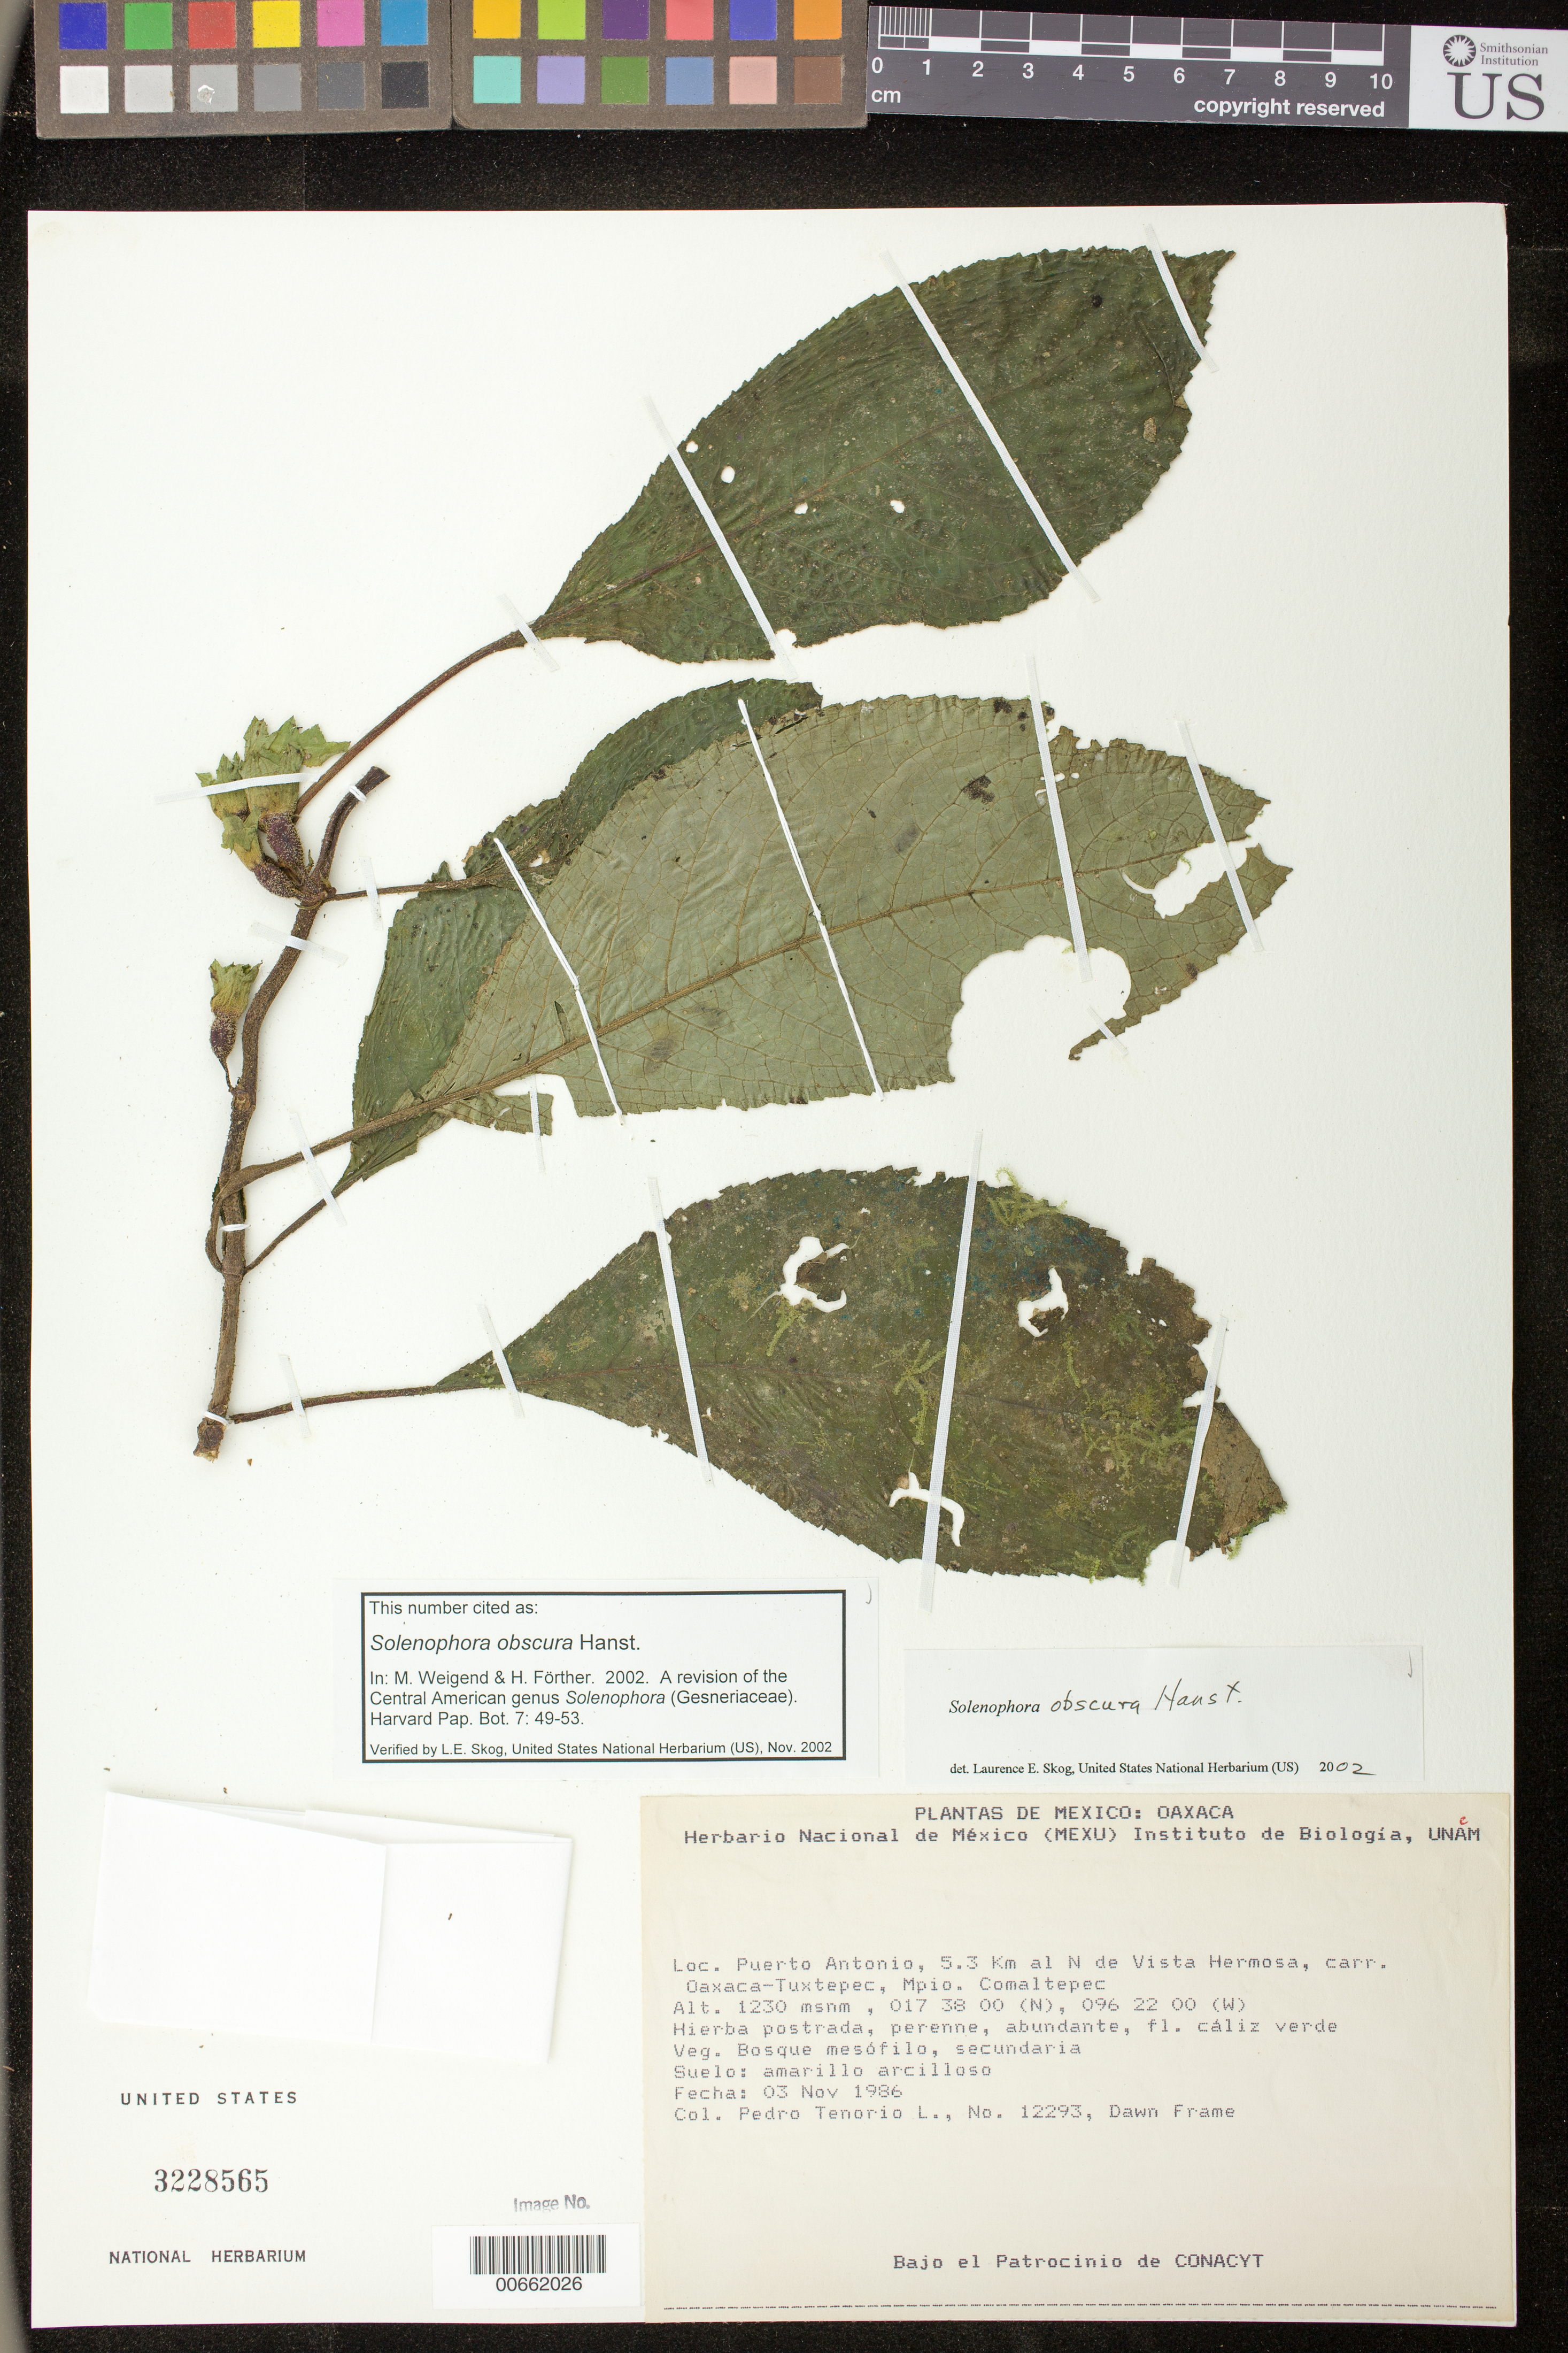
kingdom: Plantae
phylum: Tracheophyta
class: Magnoliopsida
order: Lamiales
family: Gesneriaceae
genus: Solenophora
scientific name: Solenophora obscura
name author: Hanst.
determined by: Weigend; Förther, Harald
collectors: P. Tenorio L. & D. Frame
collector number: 12293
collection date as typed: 03 Nov 1986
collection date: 1986-11-03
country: Mexico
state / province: Oaxaca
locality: Puerto Antonio, 5.3 km al N de Vista Hermosa, carr. Oaxaca-Tuxtepec, Mpio. Comaltepec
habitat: Bosque mesófilo, secundaria, suelo amarillo arcilloso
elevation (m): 1230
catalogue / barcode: US 3228565